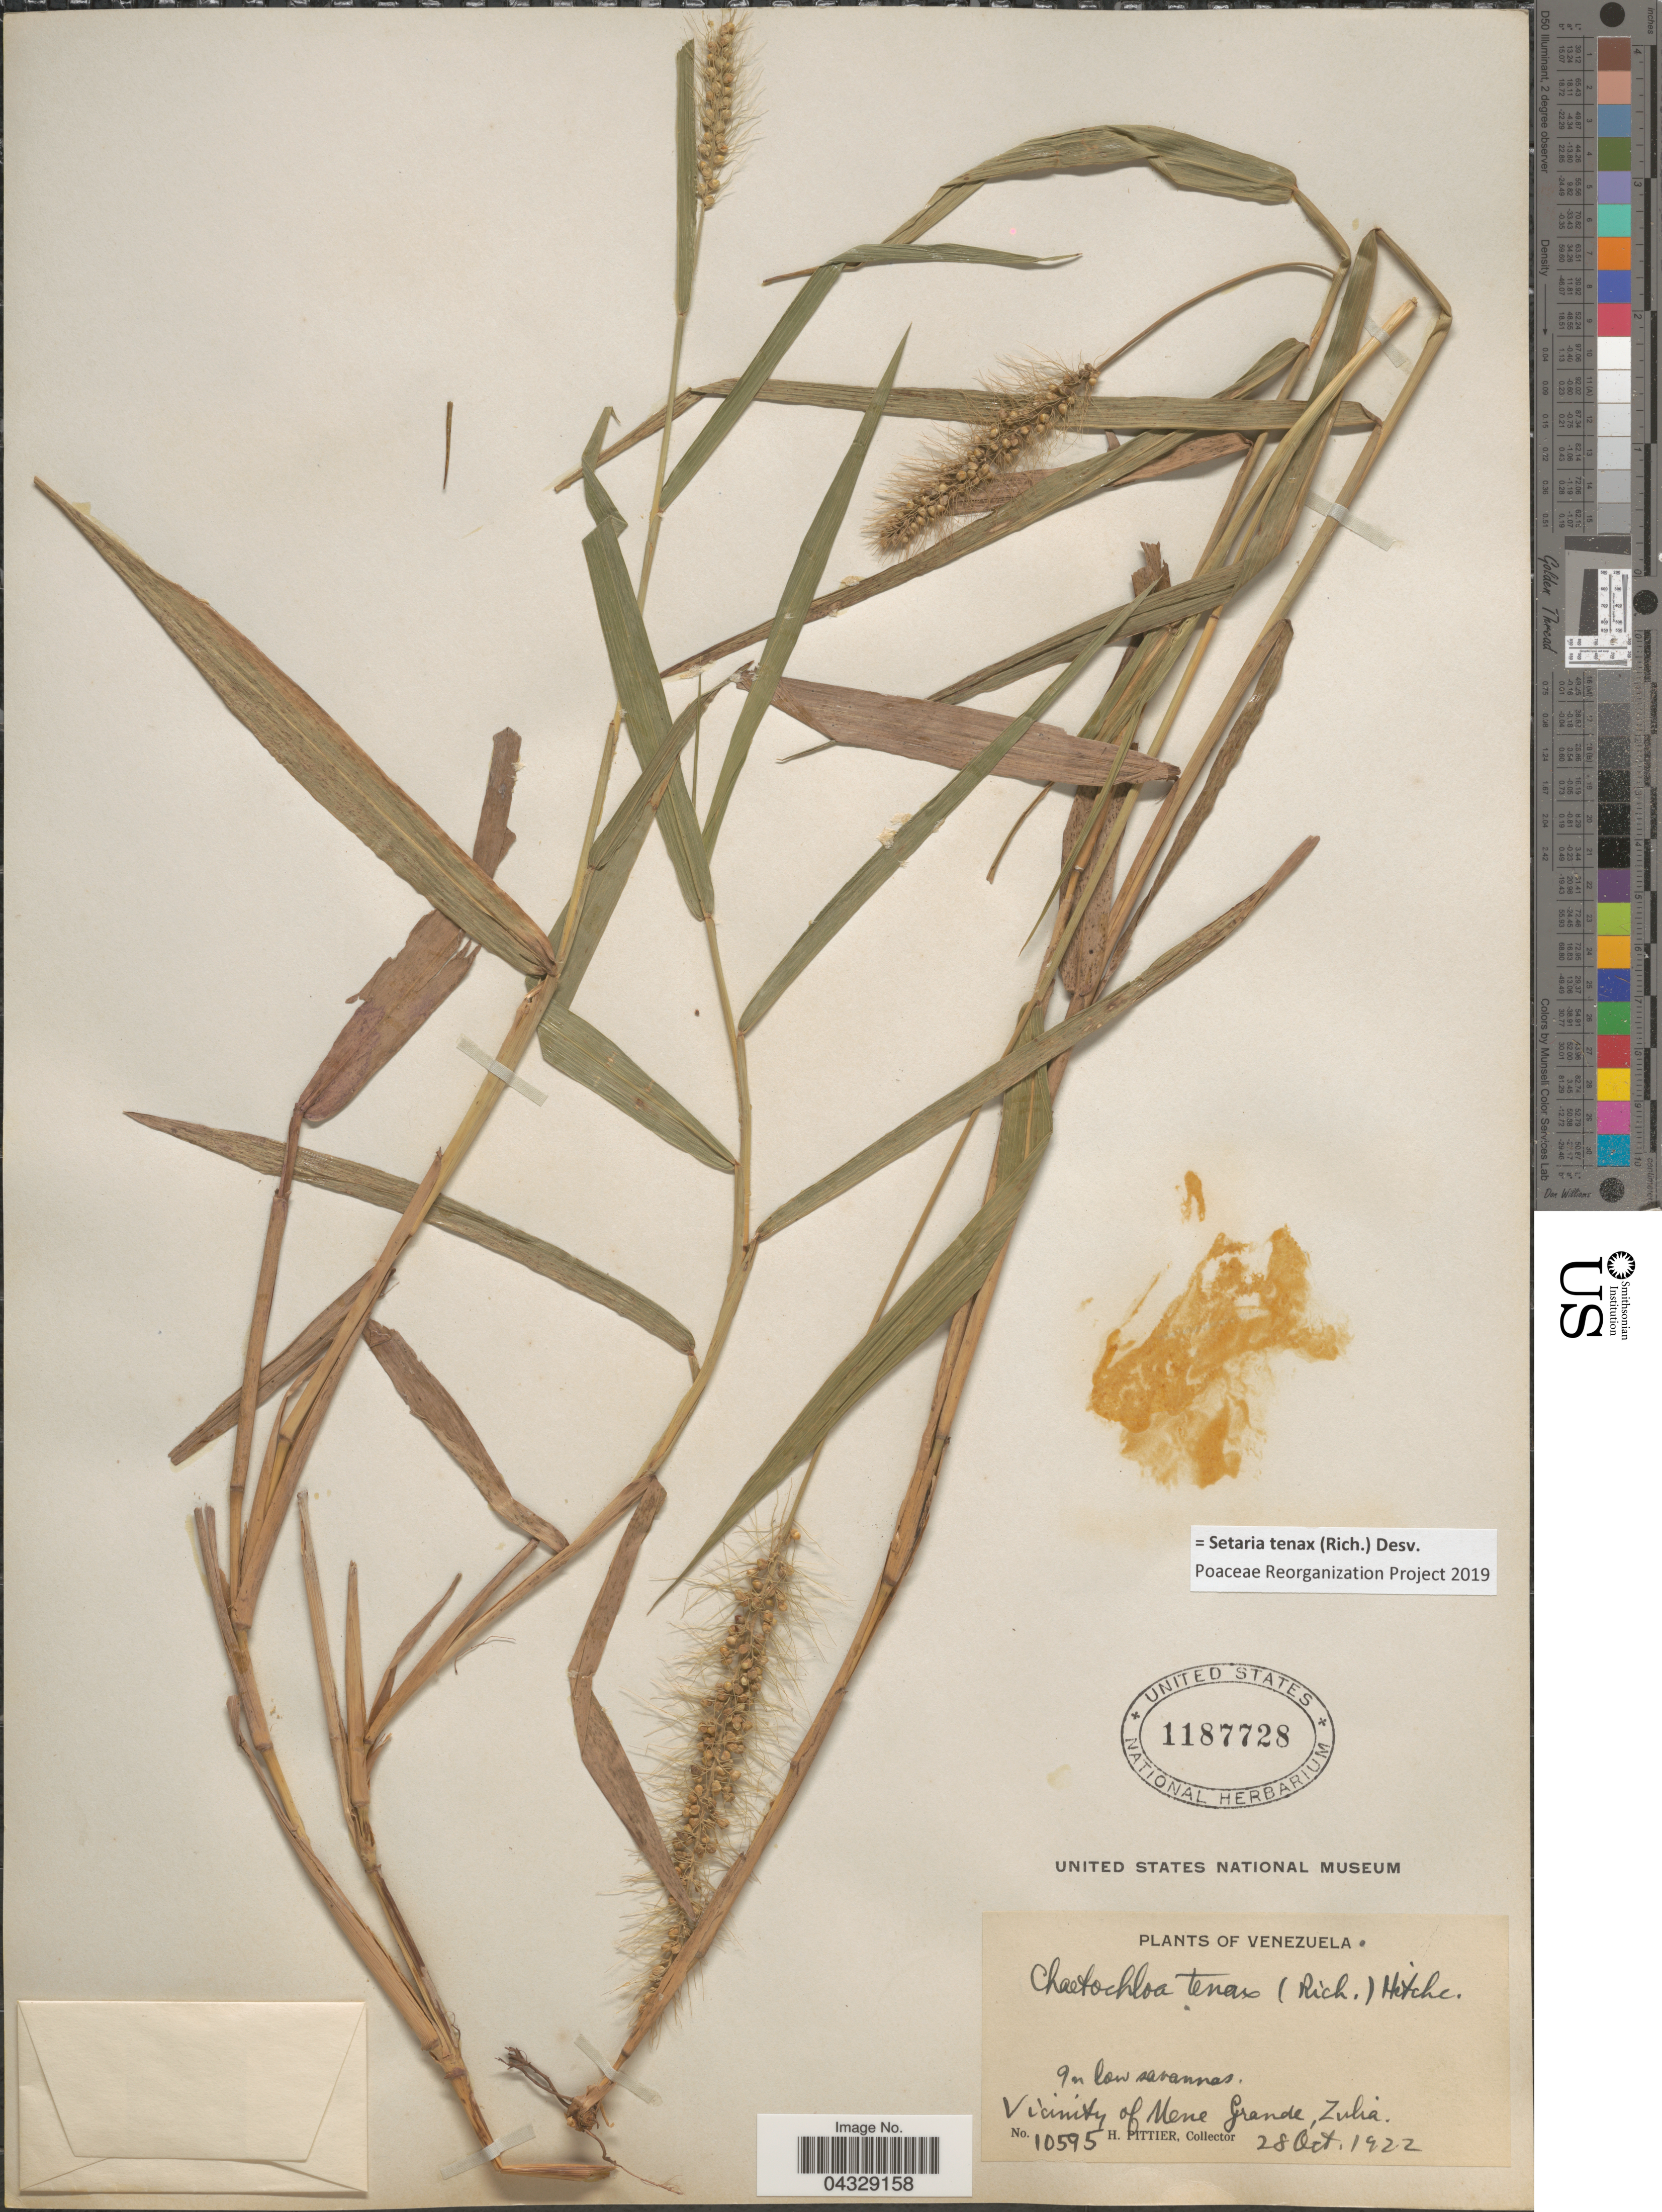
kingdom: Plantae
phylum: Tracheophyta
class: Liliopsida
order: Poales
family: Poaceae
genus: Setaria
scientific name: Setaria tenax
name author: (Rich.) Desv.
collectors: H. F. Pittier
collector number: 10595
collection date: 1922-10-28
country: Venezuela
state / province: Zulia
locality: In low savannas. Vicinity of Mene Grande.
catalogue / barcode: US 1187728